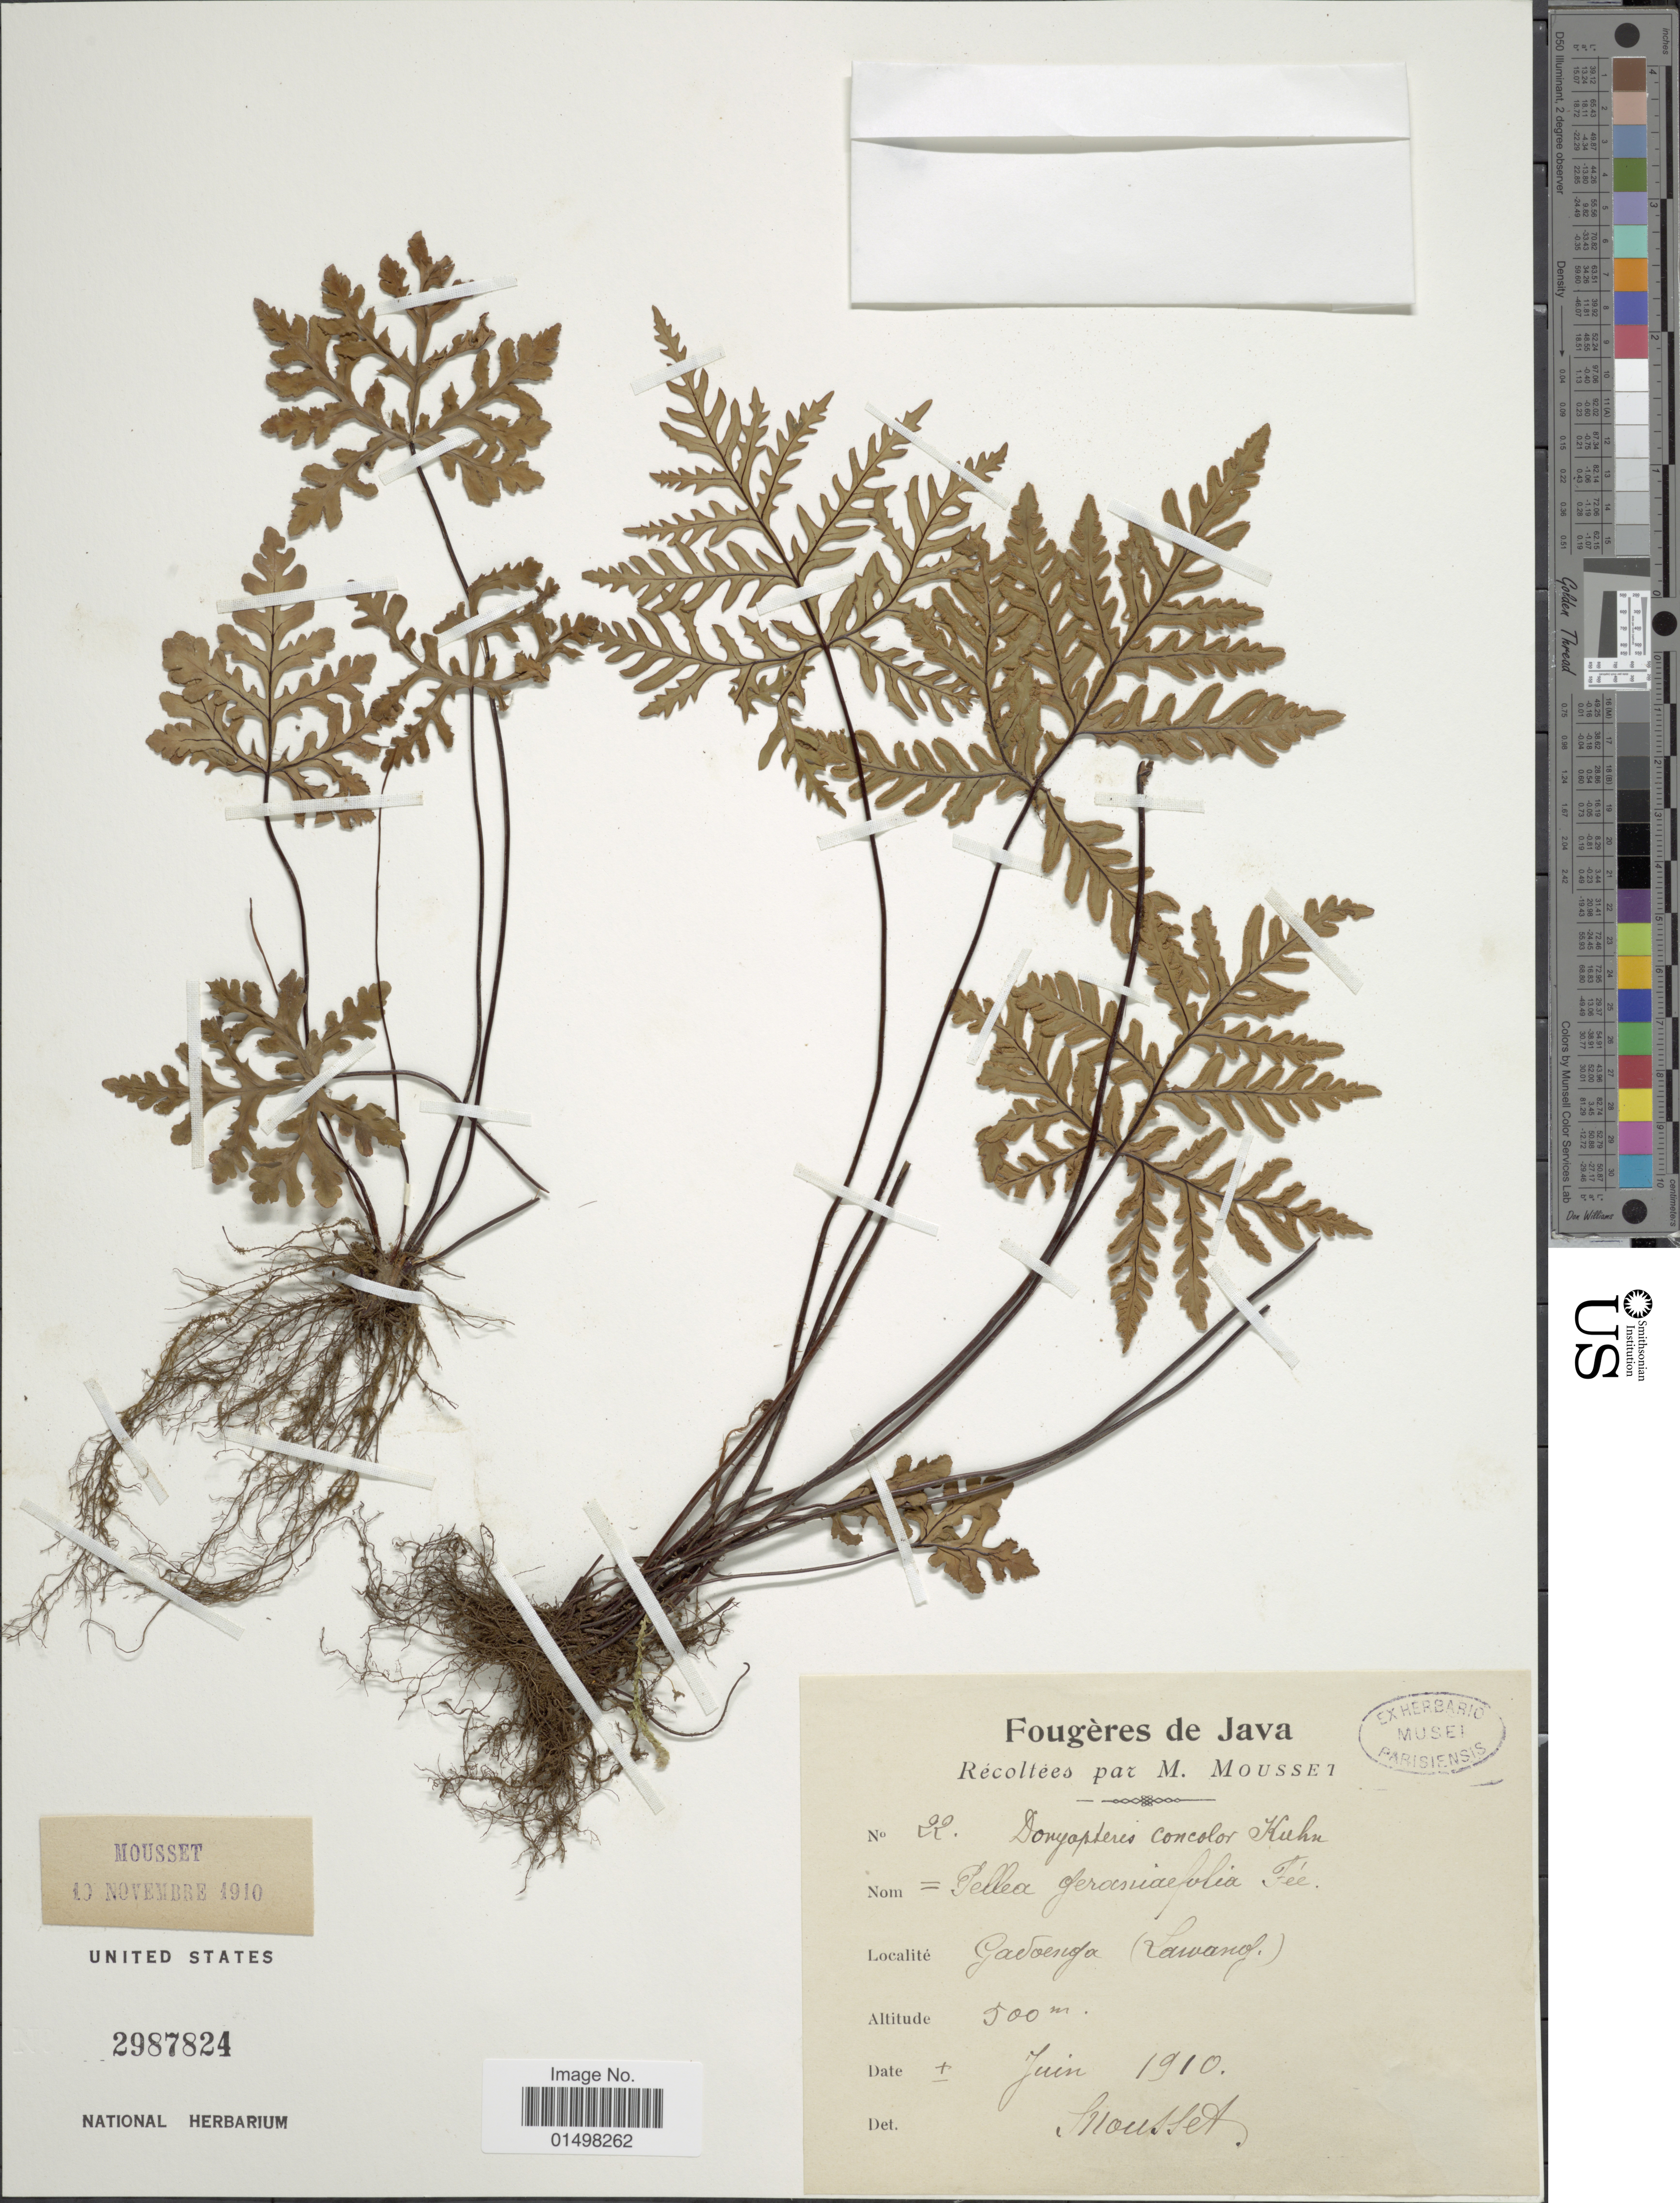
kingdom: Plantae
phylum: Tracheophyta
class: Polypodiopsida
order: Polypodiales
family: Pteridaceae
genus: Doryopteris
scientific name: Doryopteris concolor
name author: (Langsd. & Fisch.) Kuhn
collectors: Mousset, --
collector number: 22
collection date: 1910-06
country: Indonesia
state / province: Java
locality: Gadoenga (Lawang).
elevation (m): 500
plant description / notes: No precise locality correction needed.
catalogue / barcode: US 2987824